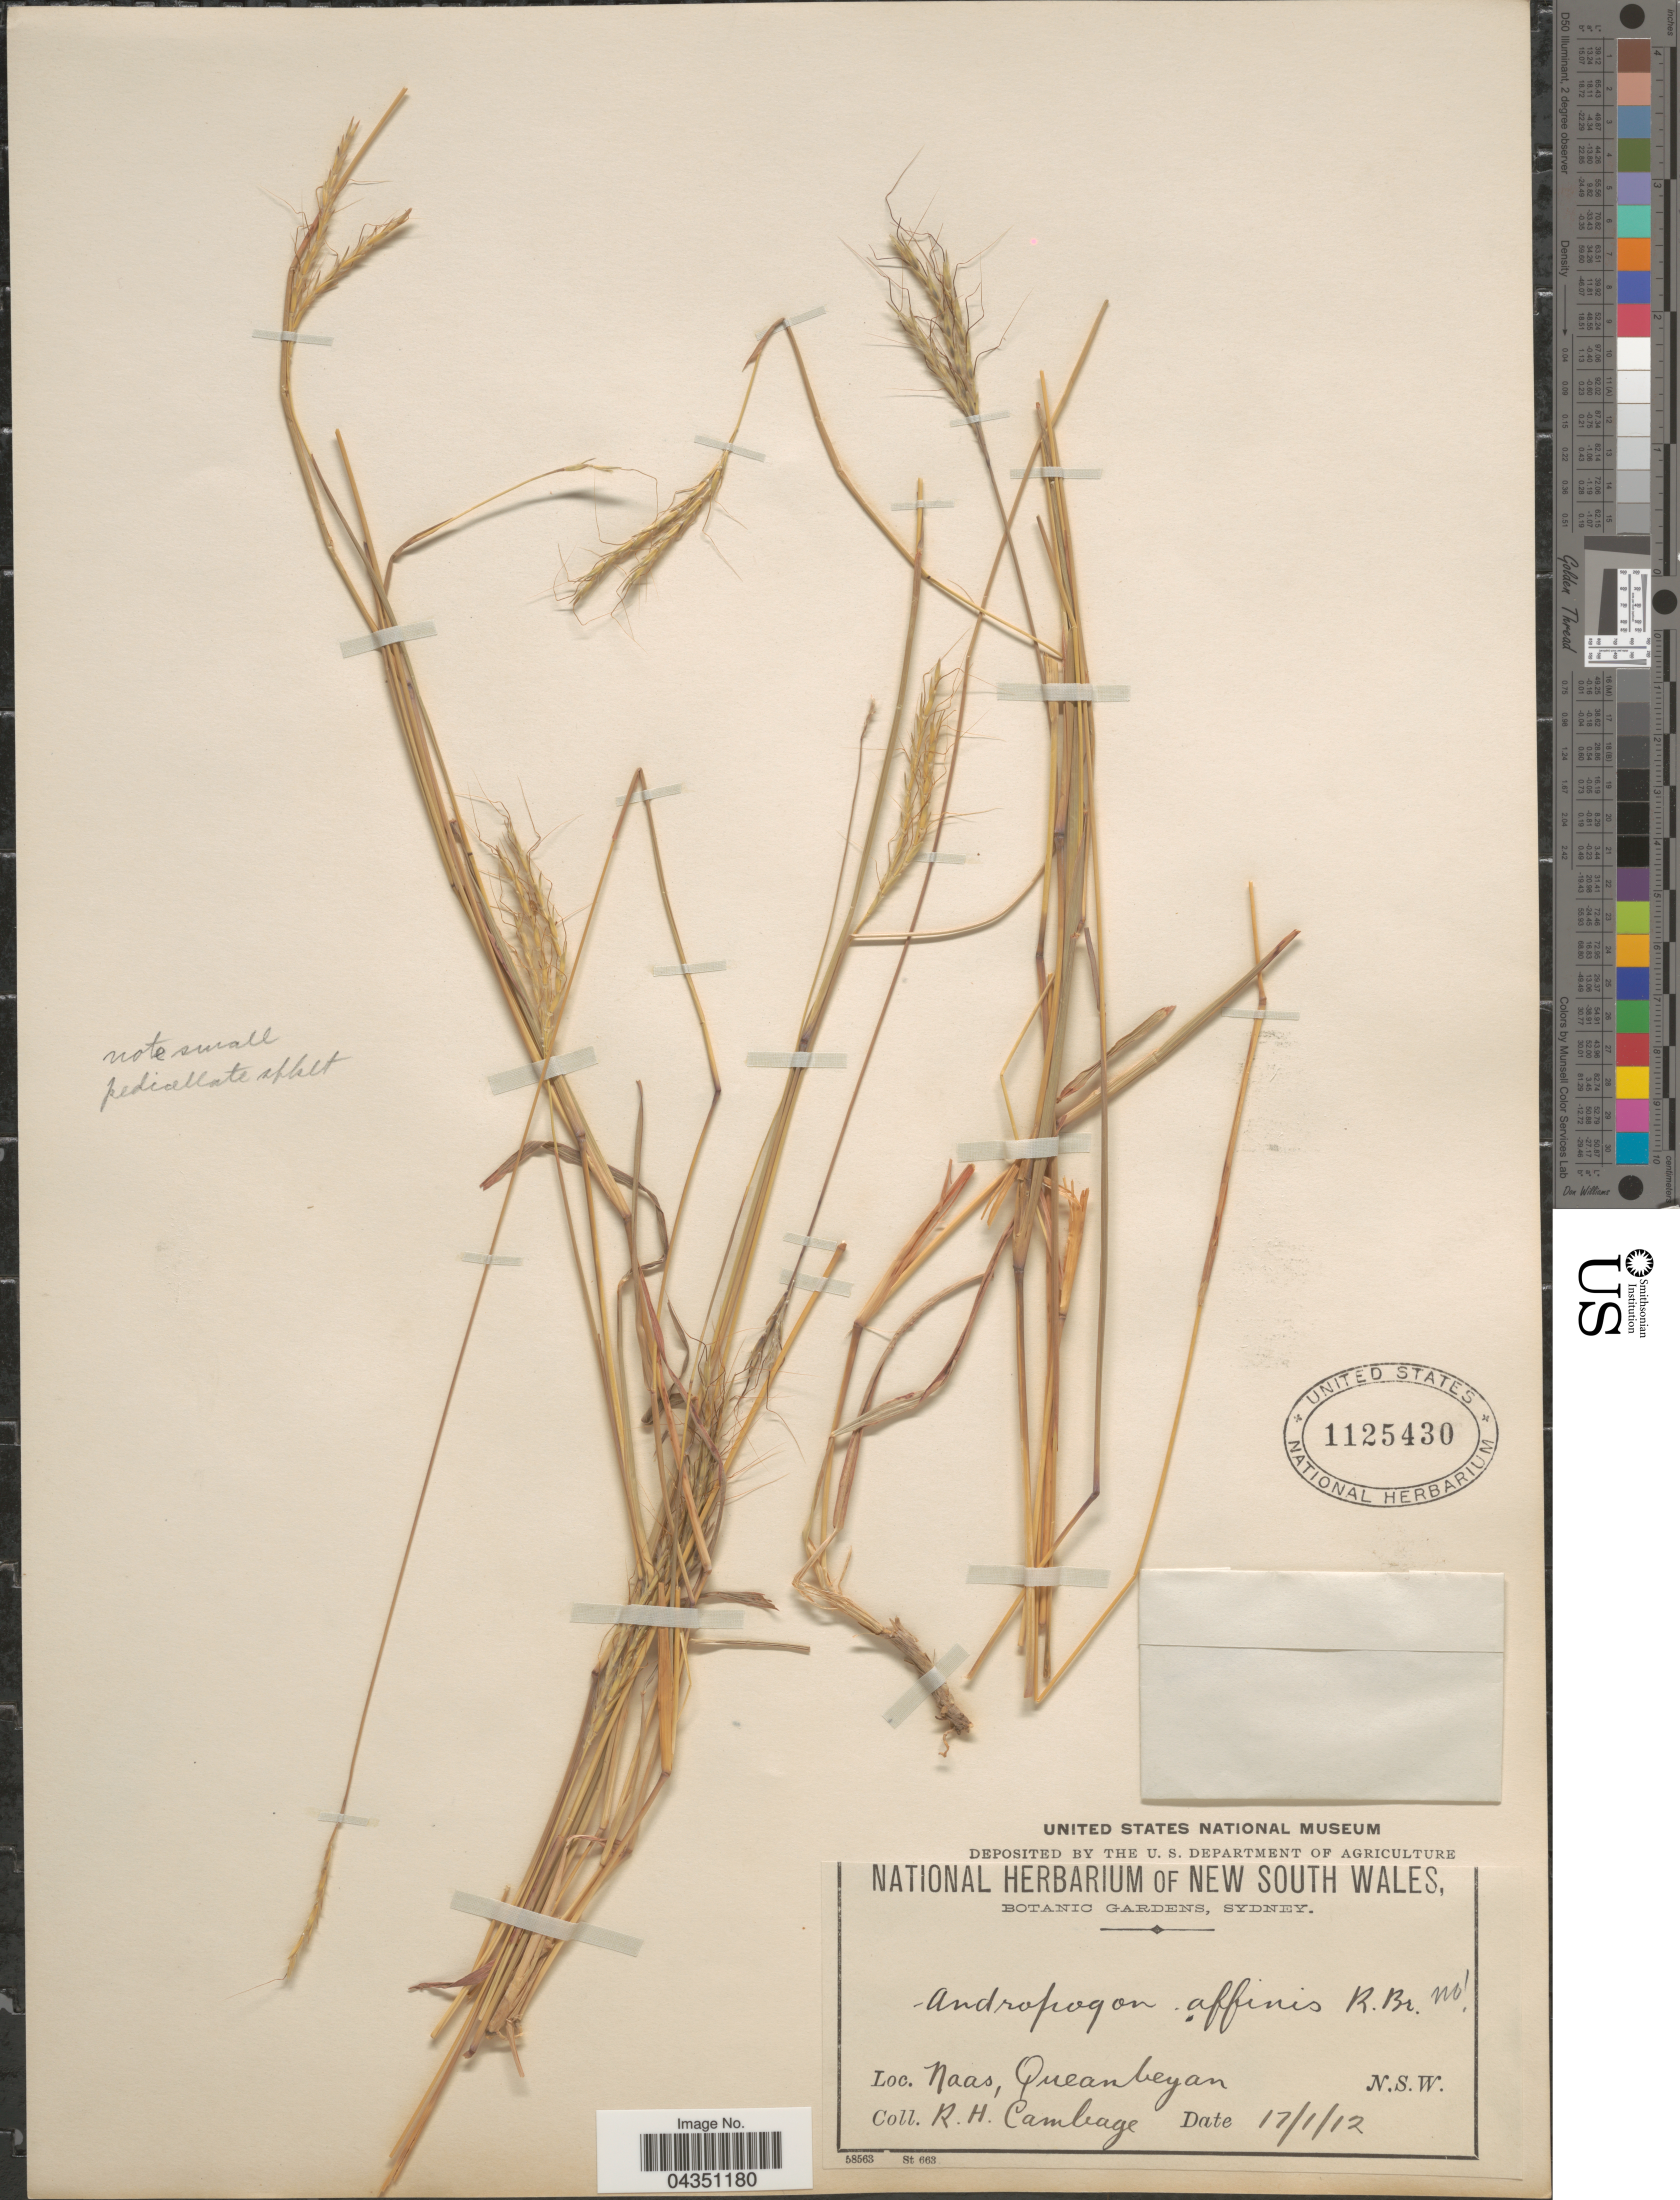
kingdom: Plantae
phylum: Tracheophyta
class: Liliopsida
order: Poales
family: Poaceae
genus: Dichanthium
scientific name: Dichanthium sp.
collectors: R. Cambage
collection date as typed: Transcribed d/m/y: 17/1/12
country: Australia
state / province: New South Wales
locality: Naas, Queanbeyan. N.S.W.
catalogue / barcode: US 1125430